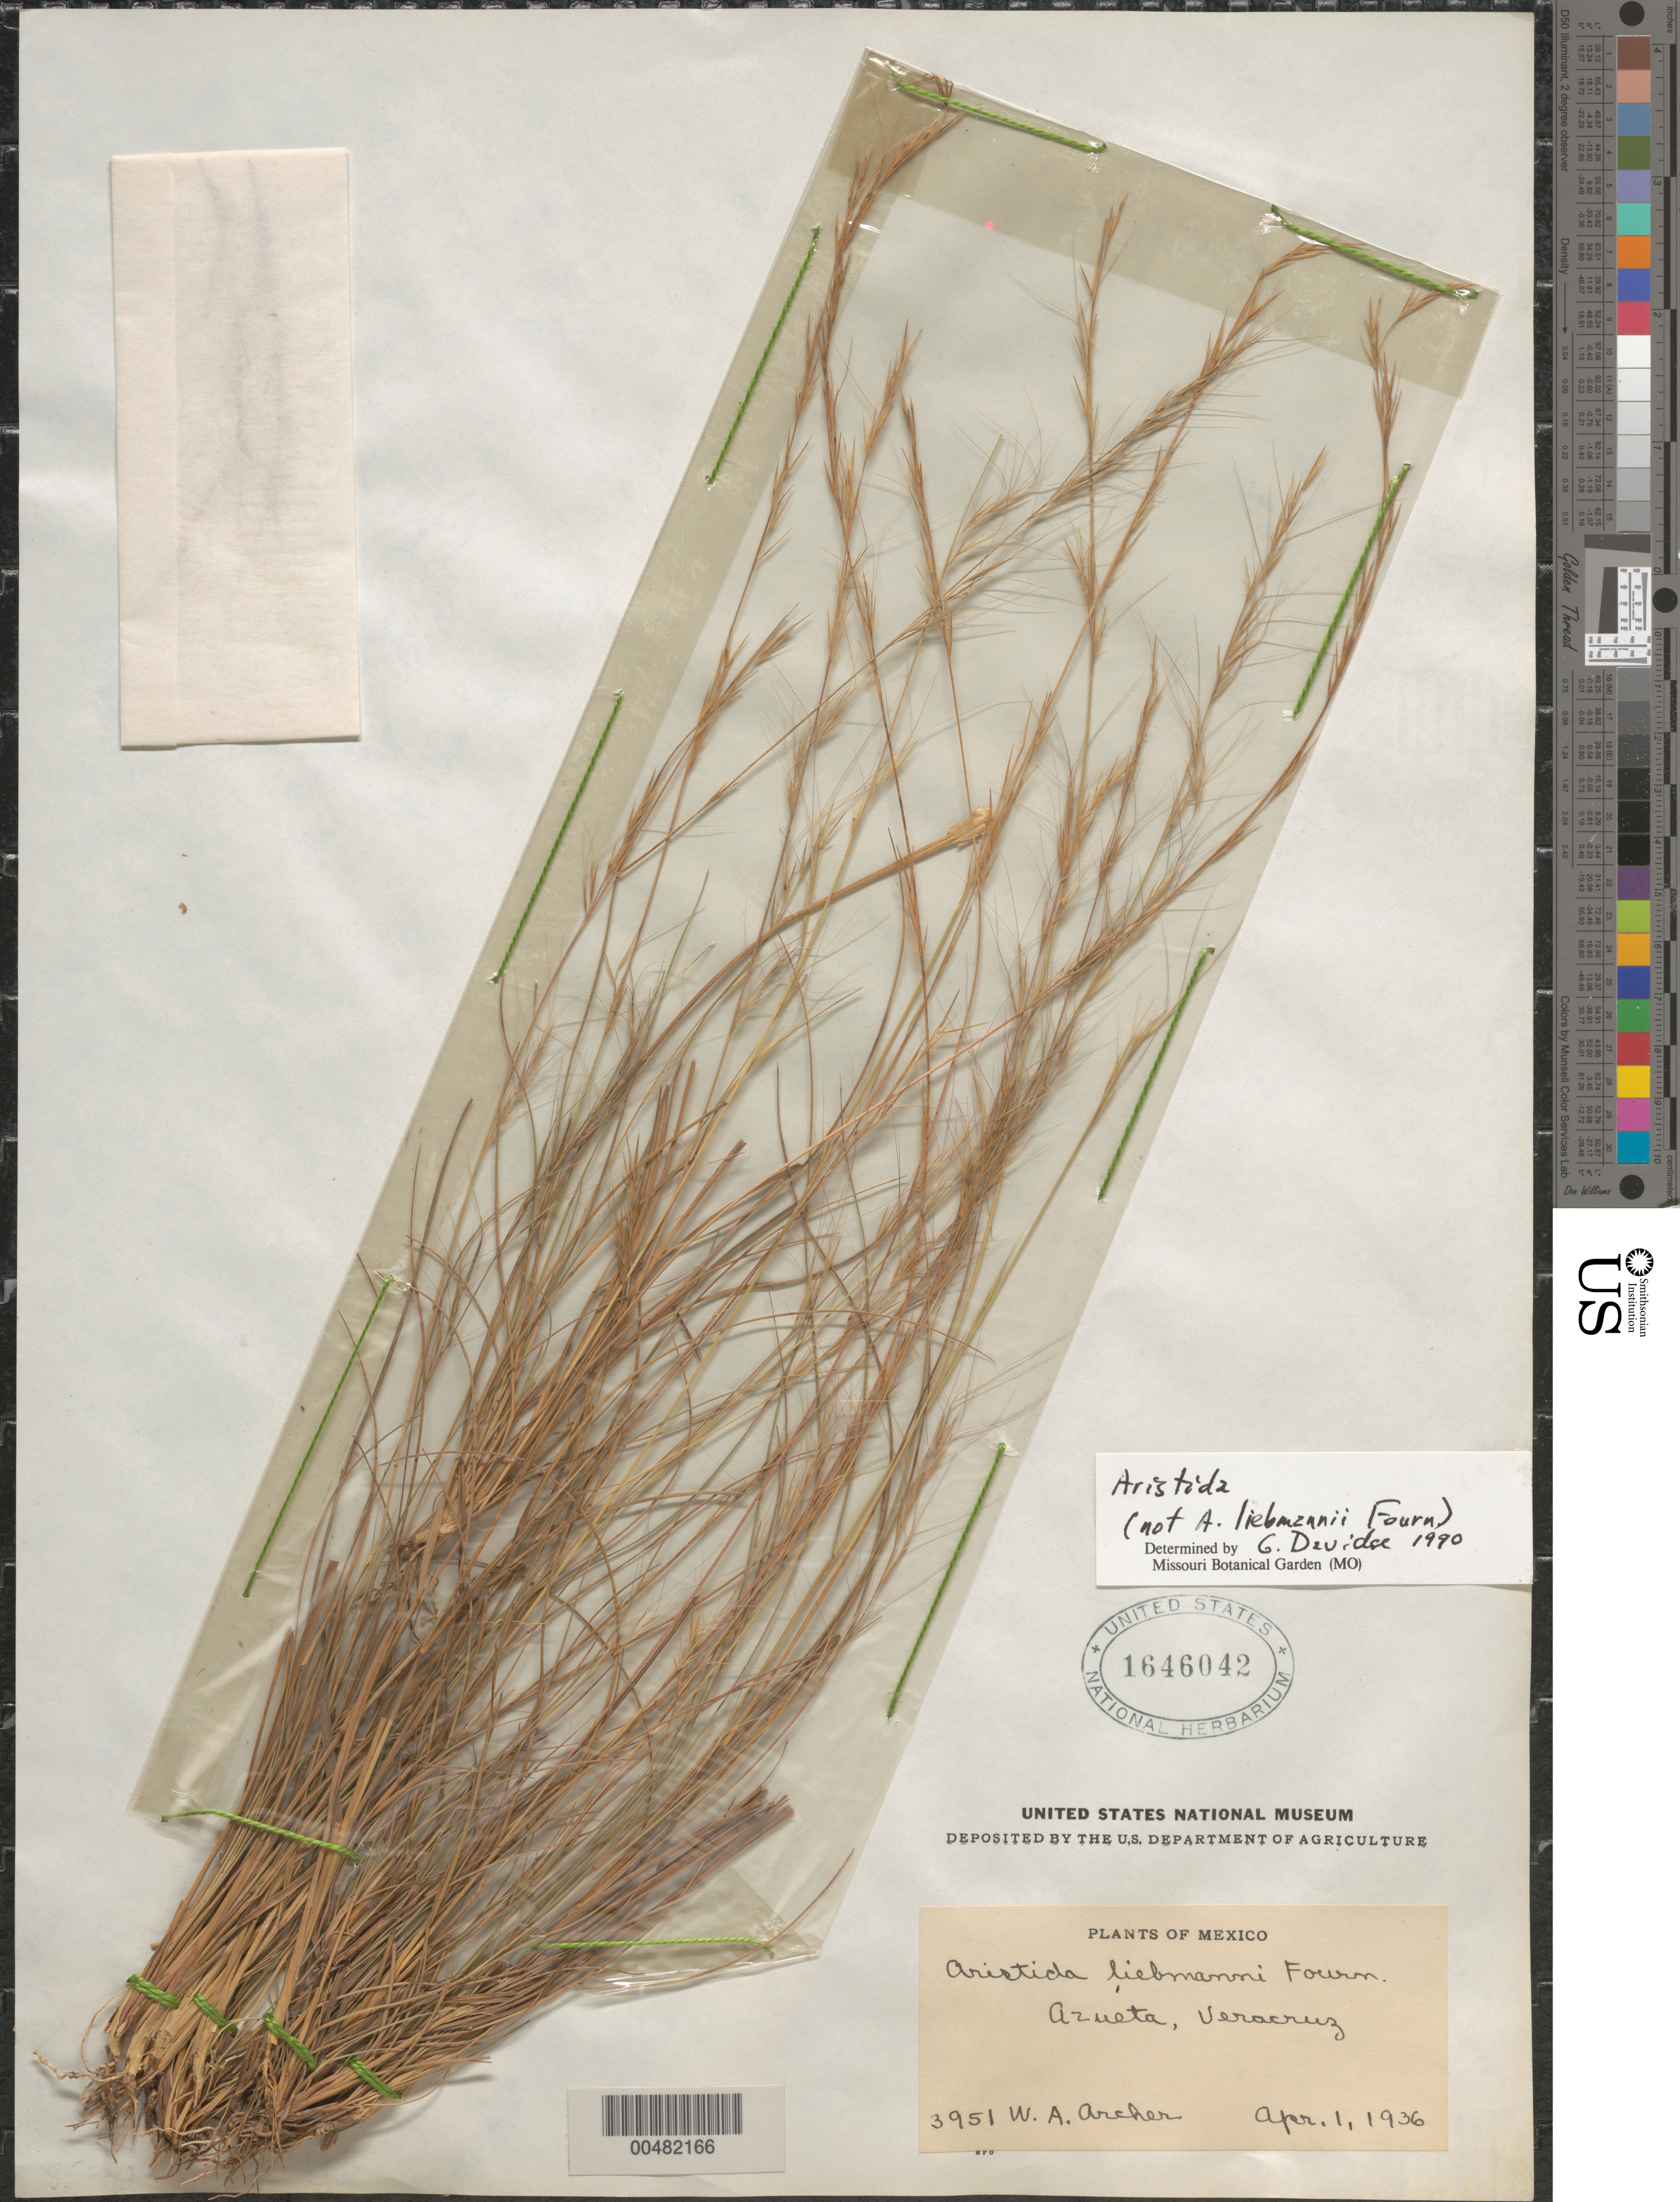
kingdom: Plantae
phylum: Tracheophyta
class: Liliopsida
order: Poales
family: Poaceae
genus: Aristida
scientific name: Aristida sp.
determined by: Davidse, Gerrit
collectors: W. A. Archer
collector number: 3951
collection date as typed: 1 Apr 1936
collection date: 1936-04-01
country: Mexico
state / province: Veracruz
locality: Azueta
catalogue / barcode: US 1646042